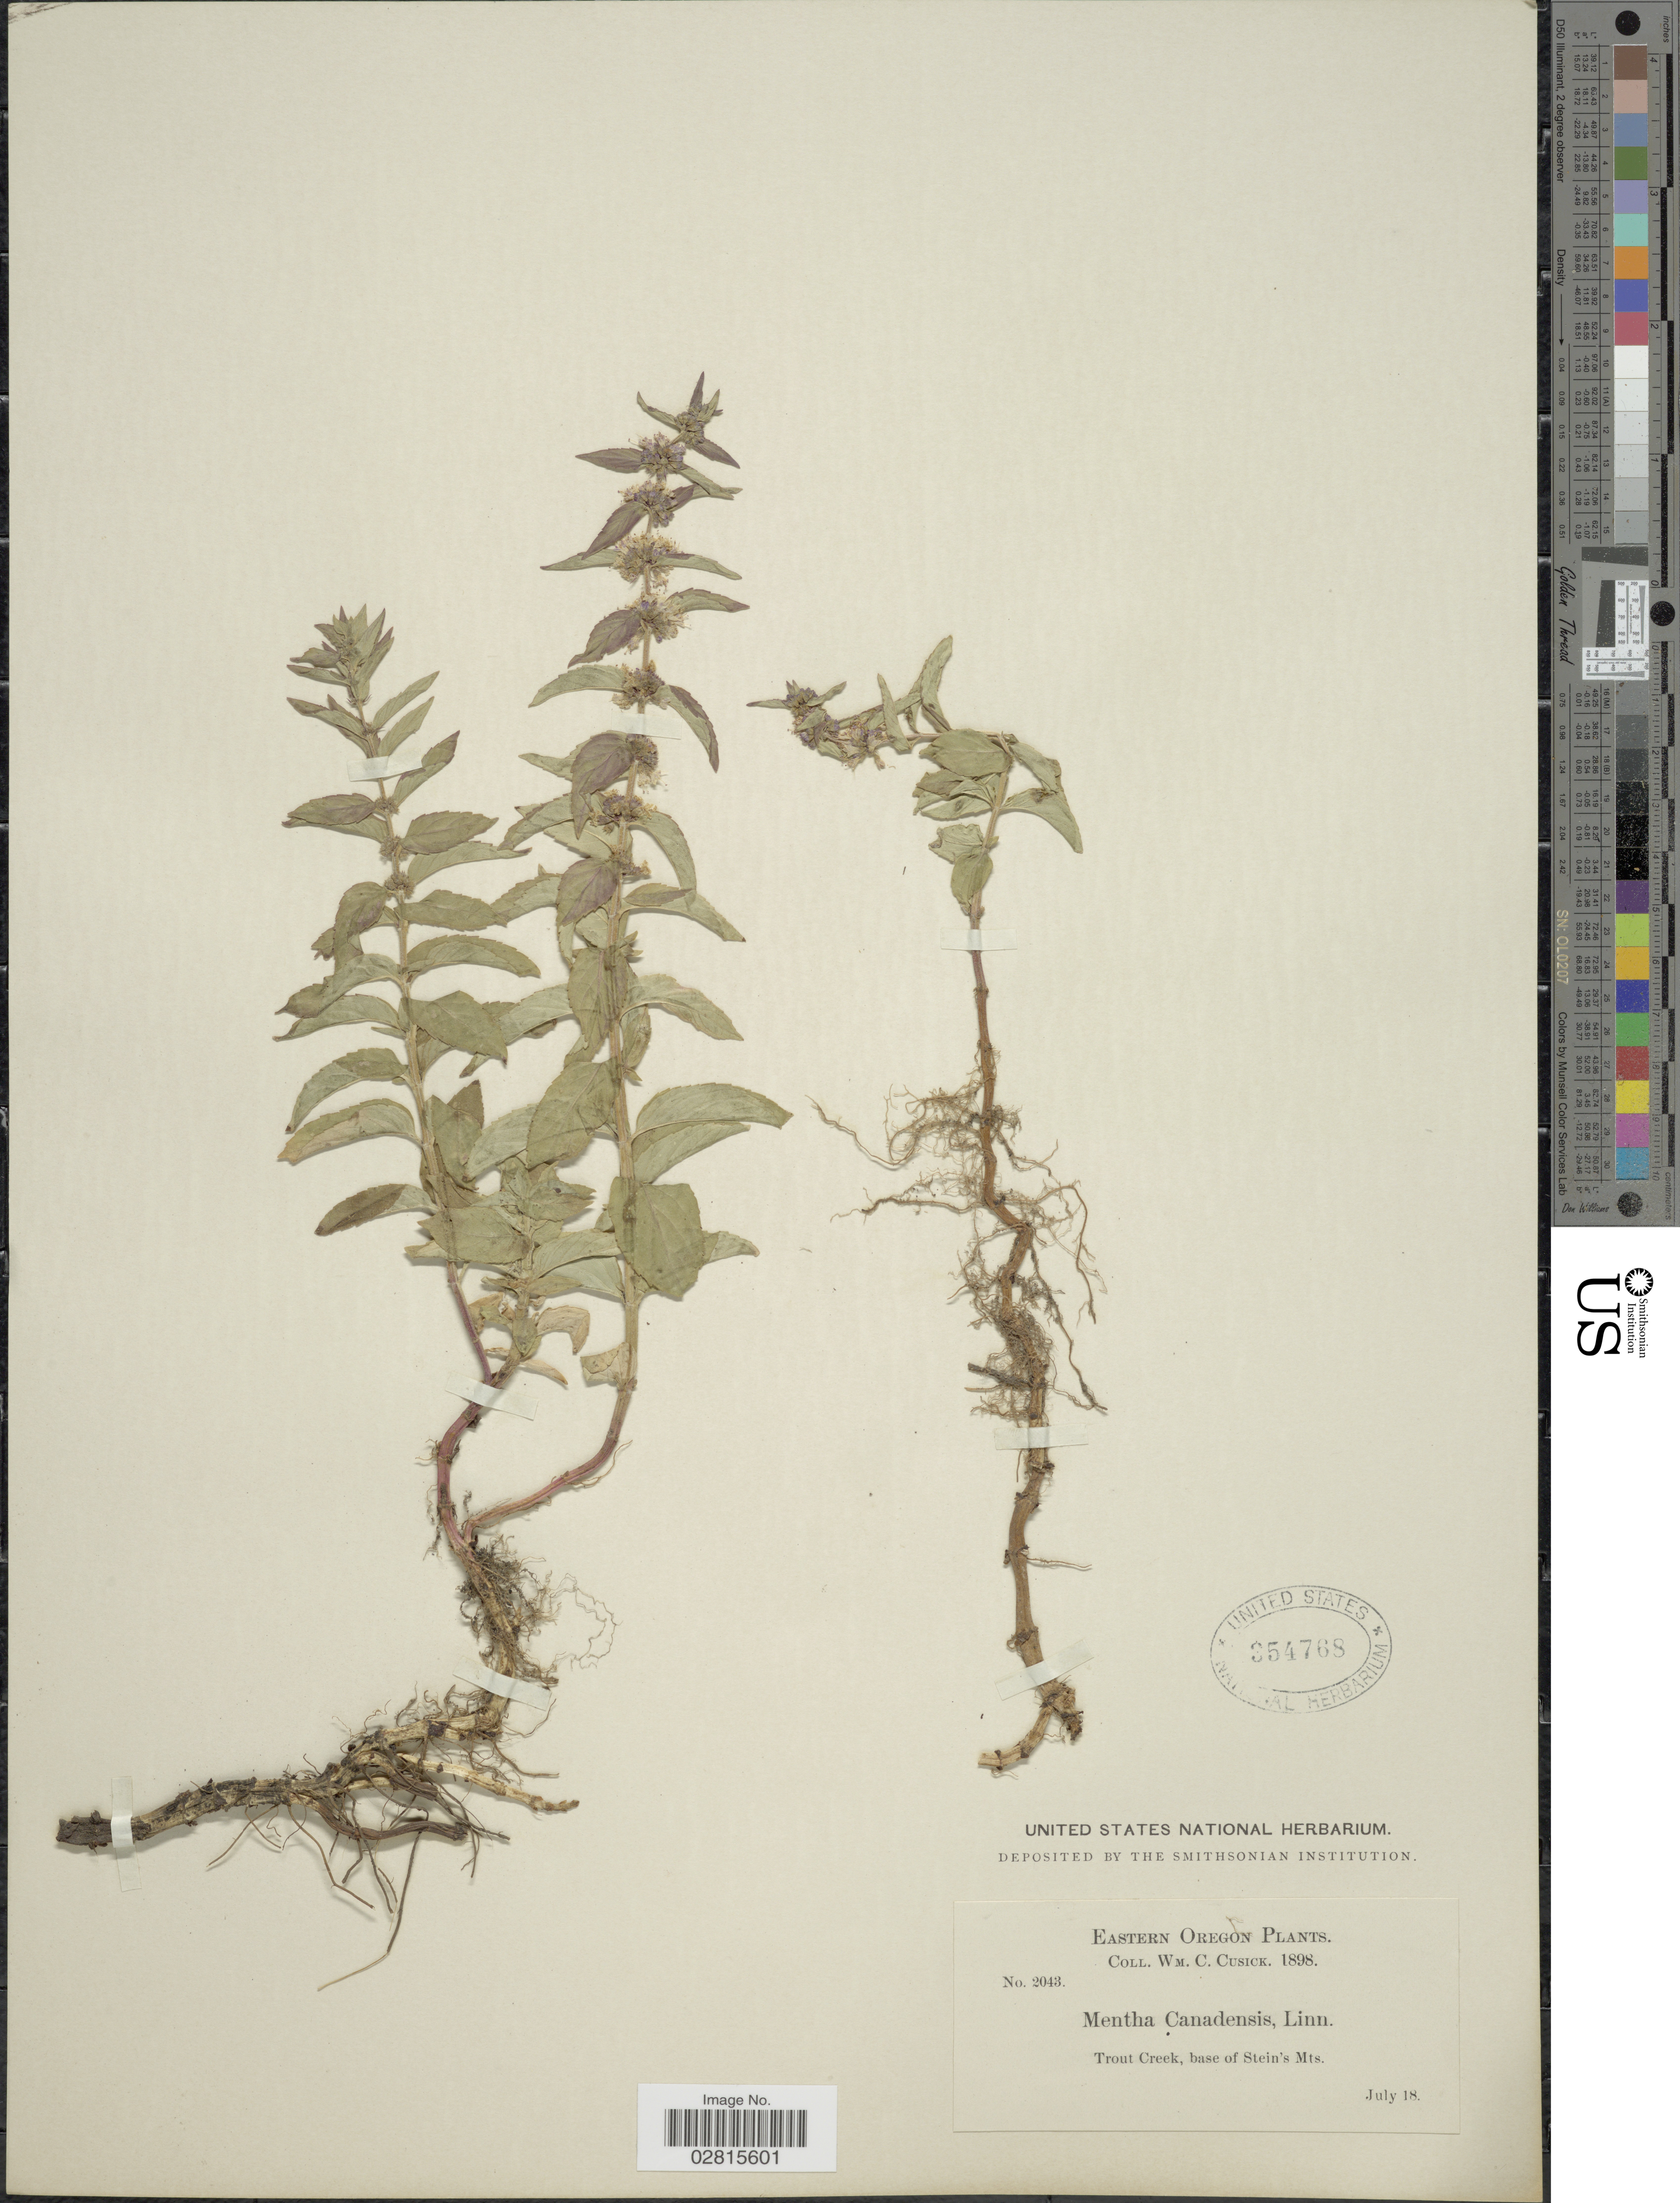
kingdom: Plantae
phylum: Tracheophyta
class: Magnoliopsida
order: Lamiales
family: Lamiaceae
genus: Mentha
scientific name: Mentha penardii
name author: (Briq.) Rydb.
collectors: W. C. Cusick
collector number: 2043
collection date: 1898-07-18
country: United States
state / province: Oregon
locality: Eastern Oregon, Trout Creek, base of Stein's Mts.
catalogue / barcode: US 354768